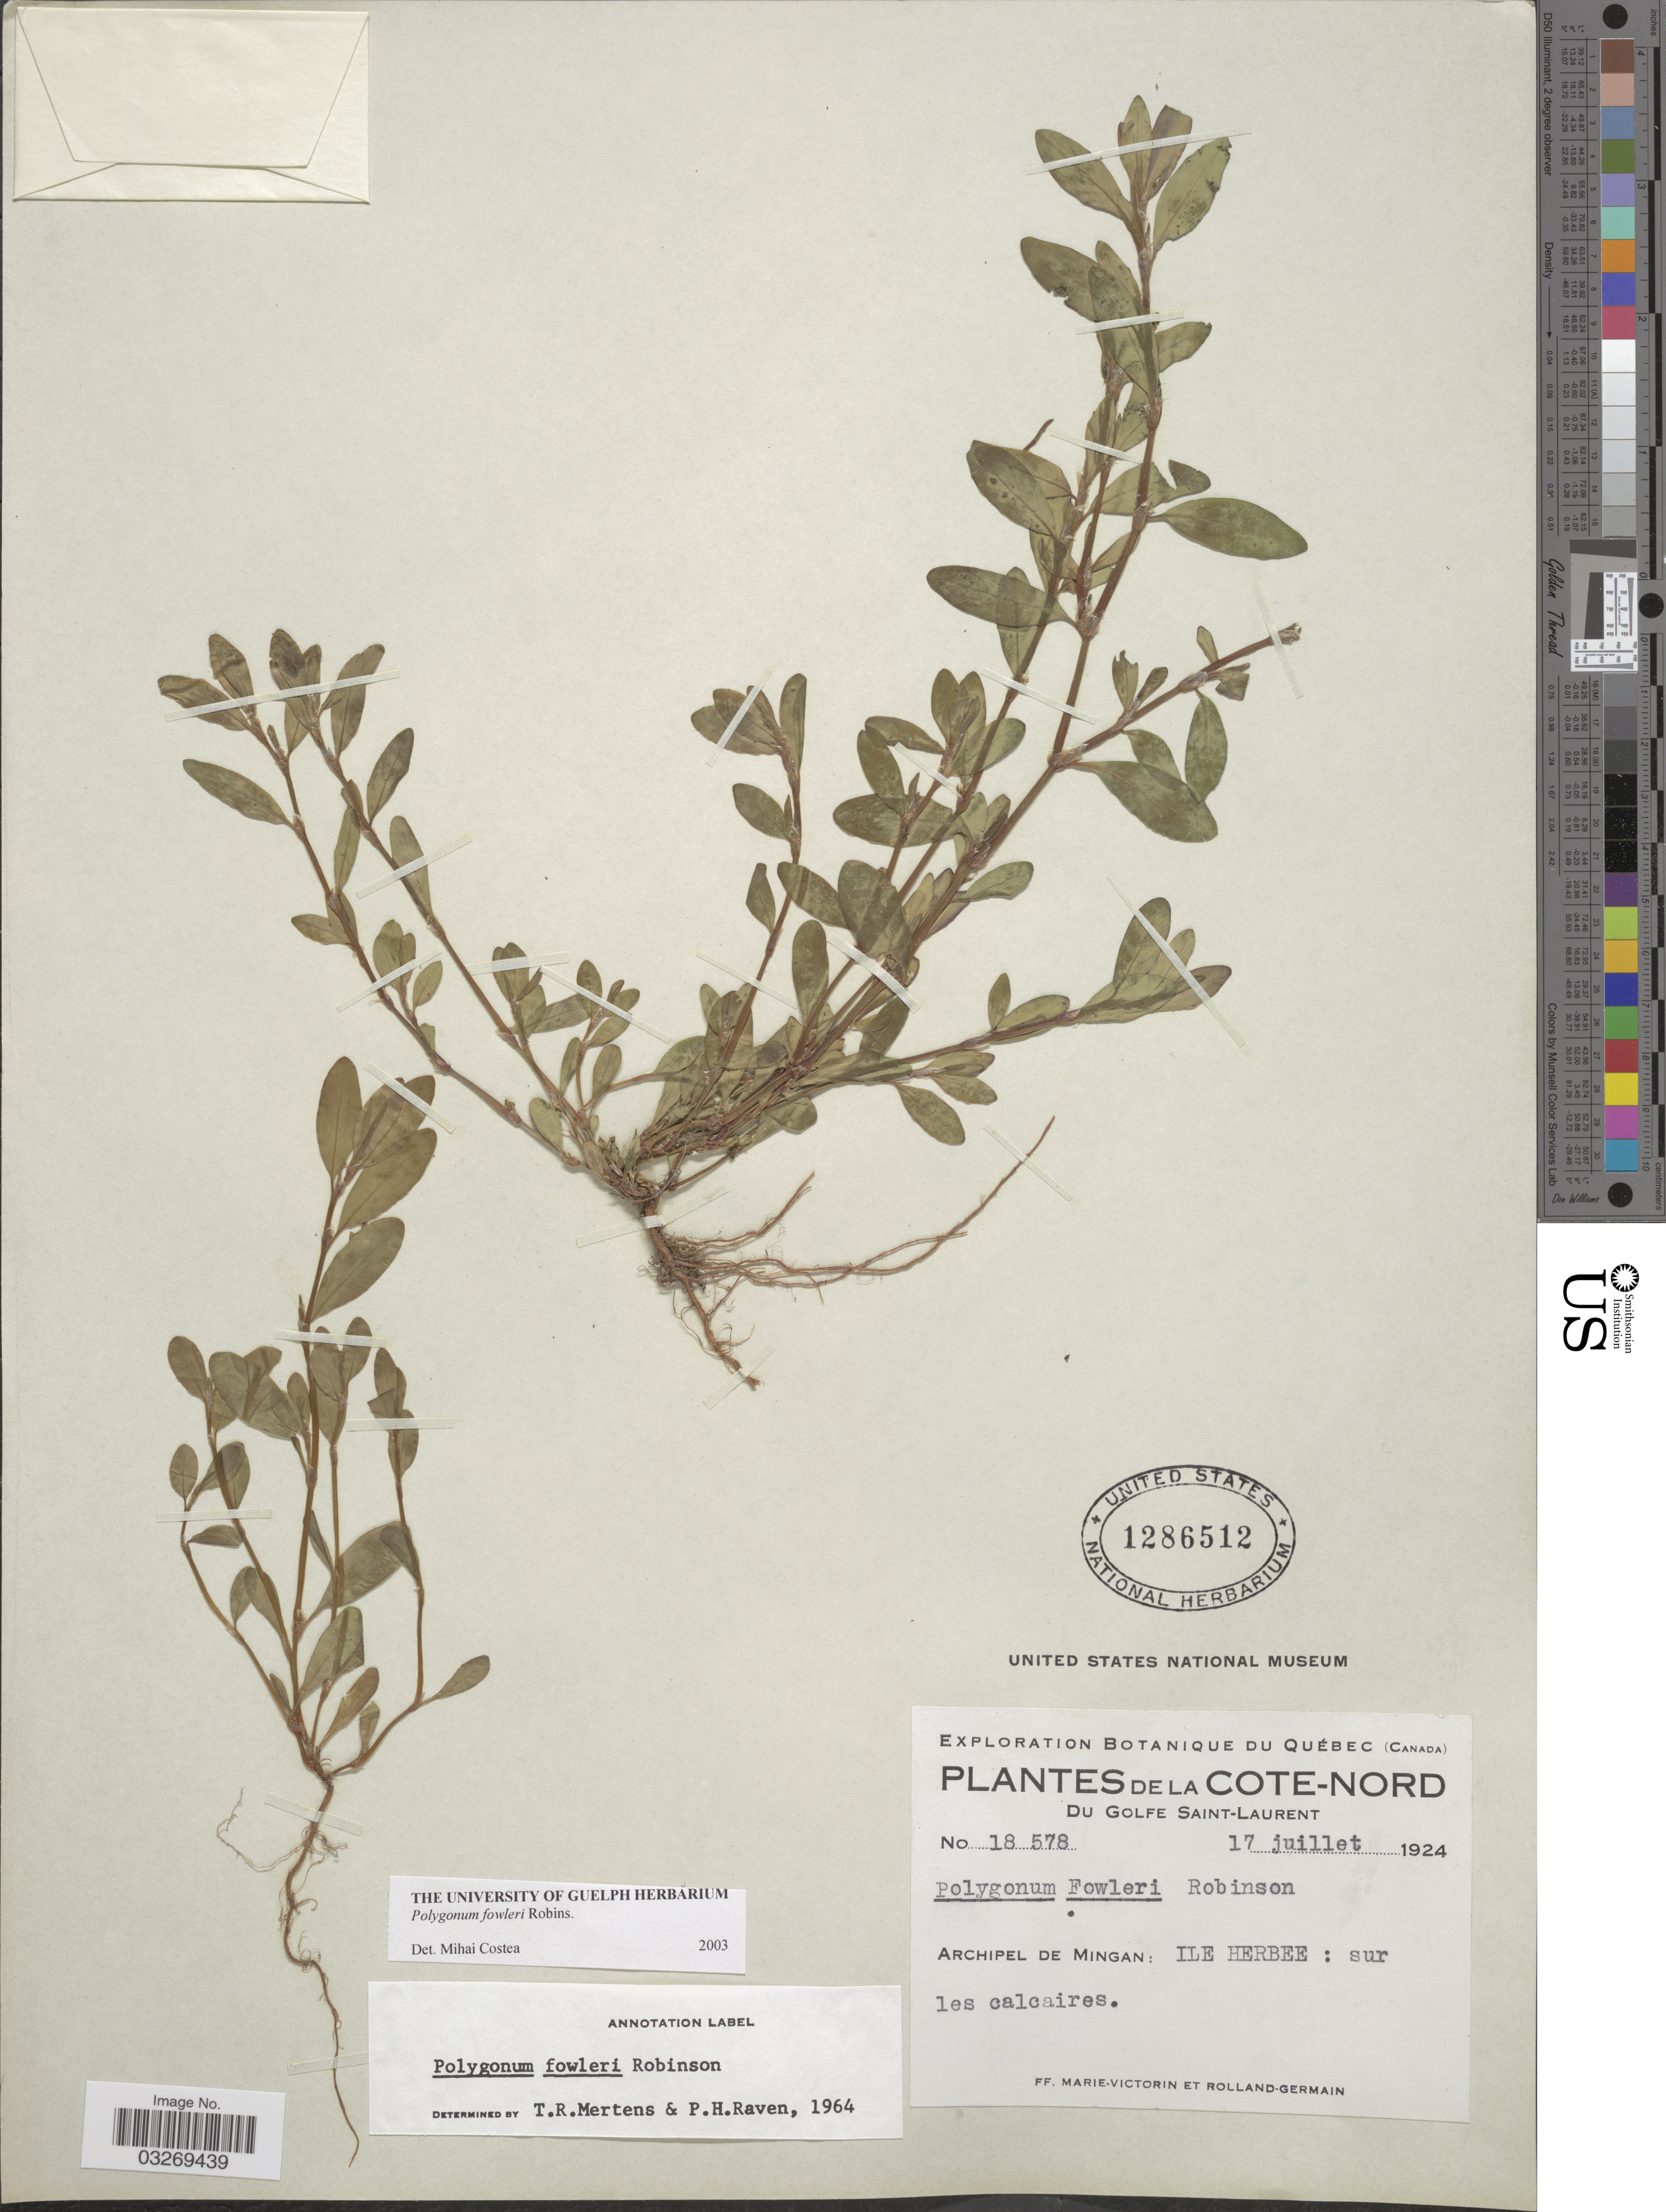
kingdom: Plantae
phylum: Tracheophyta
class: Magnoliopsida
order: Caryophyllales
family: Polygonaceae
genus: Polygonum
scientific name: Polygonum fowleri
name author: B.L. Rob.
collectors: F. Marie-Victorin & Rolland-Germain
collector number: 18578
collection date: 1924-07-17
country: Canada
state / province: Quebec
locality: Cote-Nord, Du Golfe Saint-Laurent, Archipel de Mingan: Ile Herbee: sur les calcaires.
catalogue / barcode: US 1286512